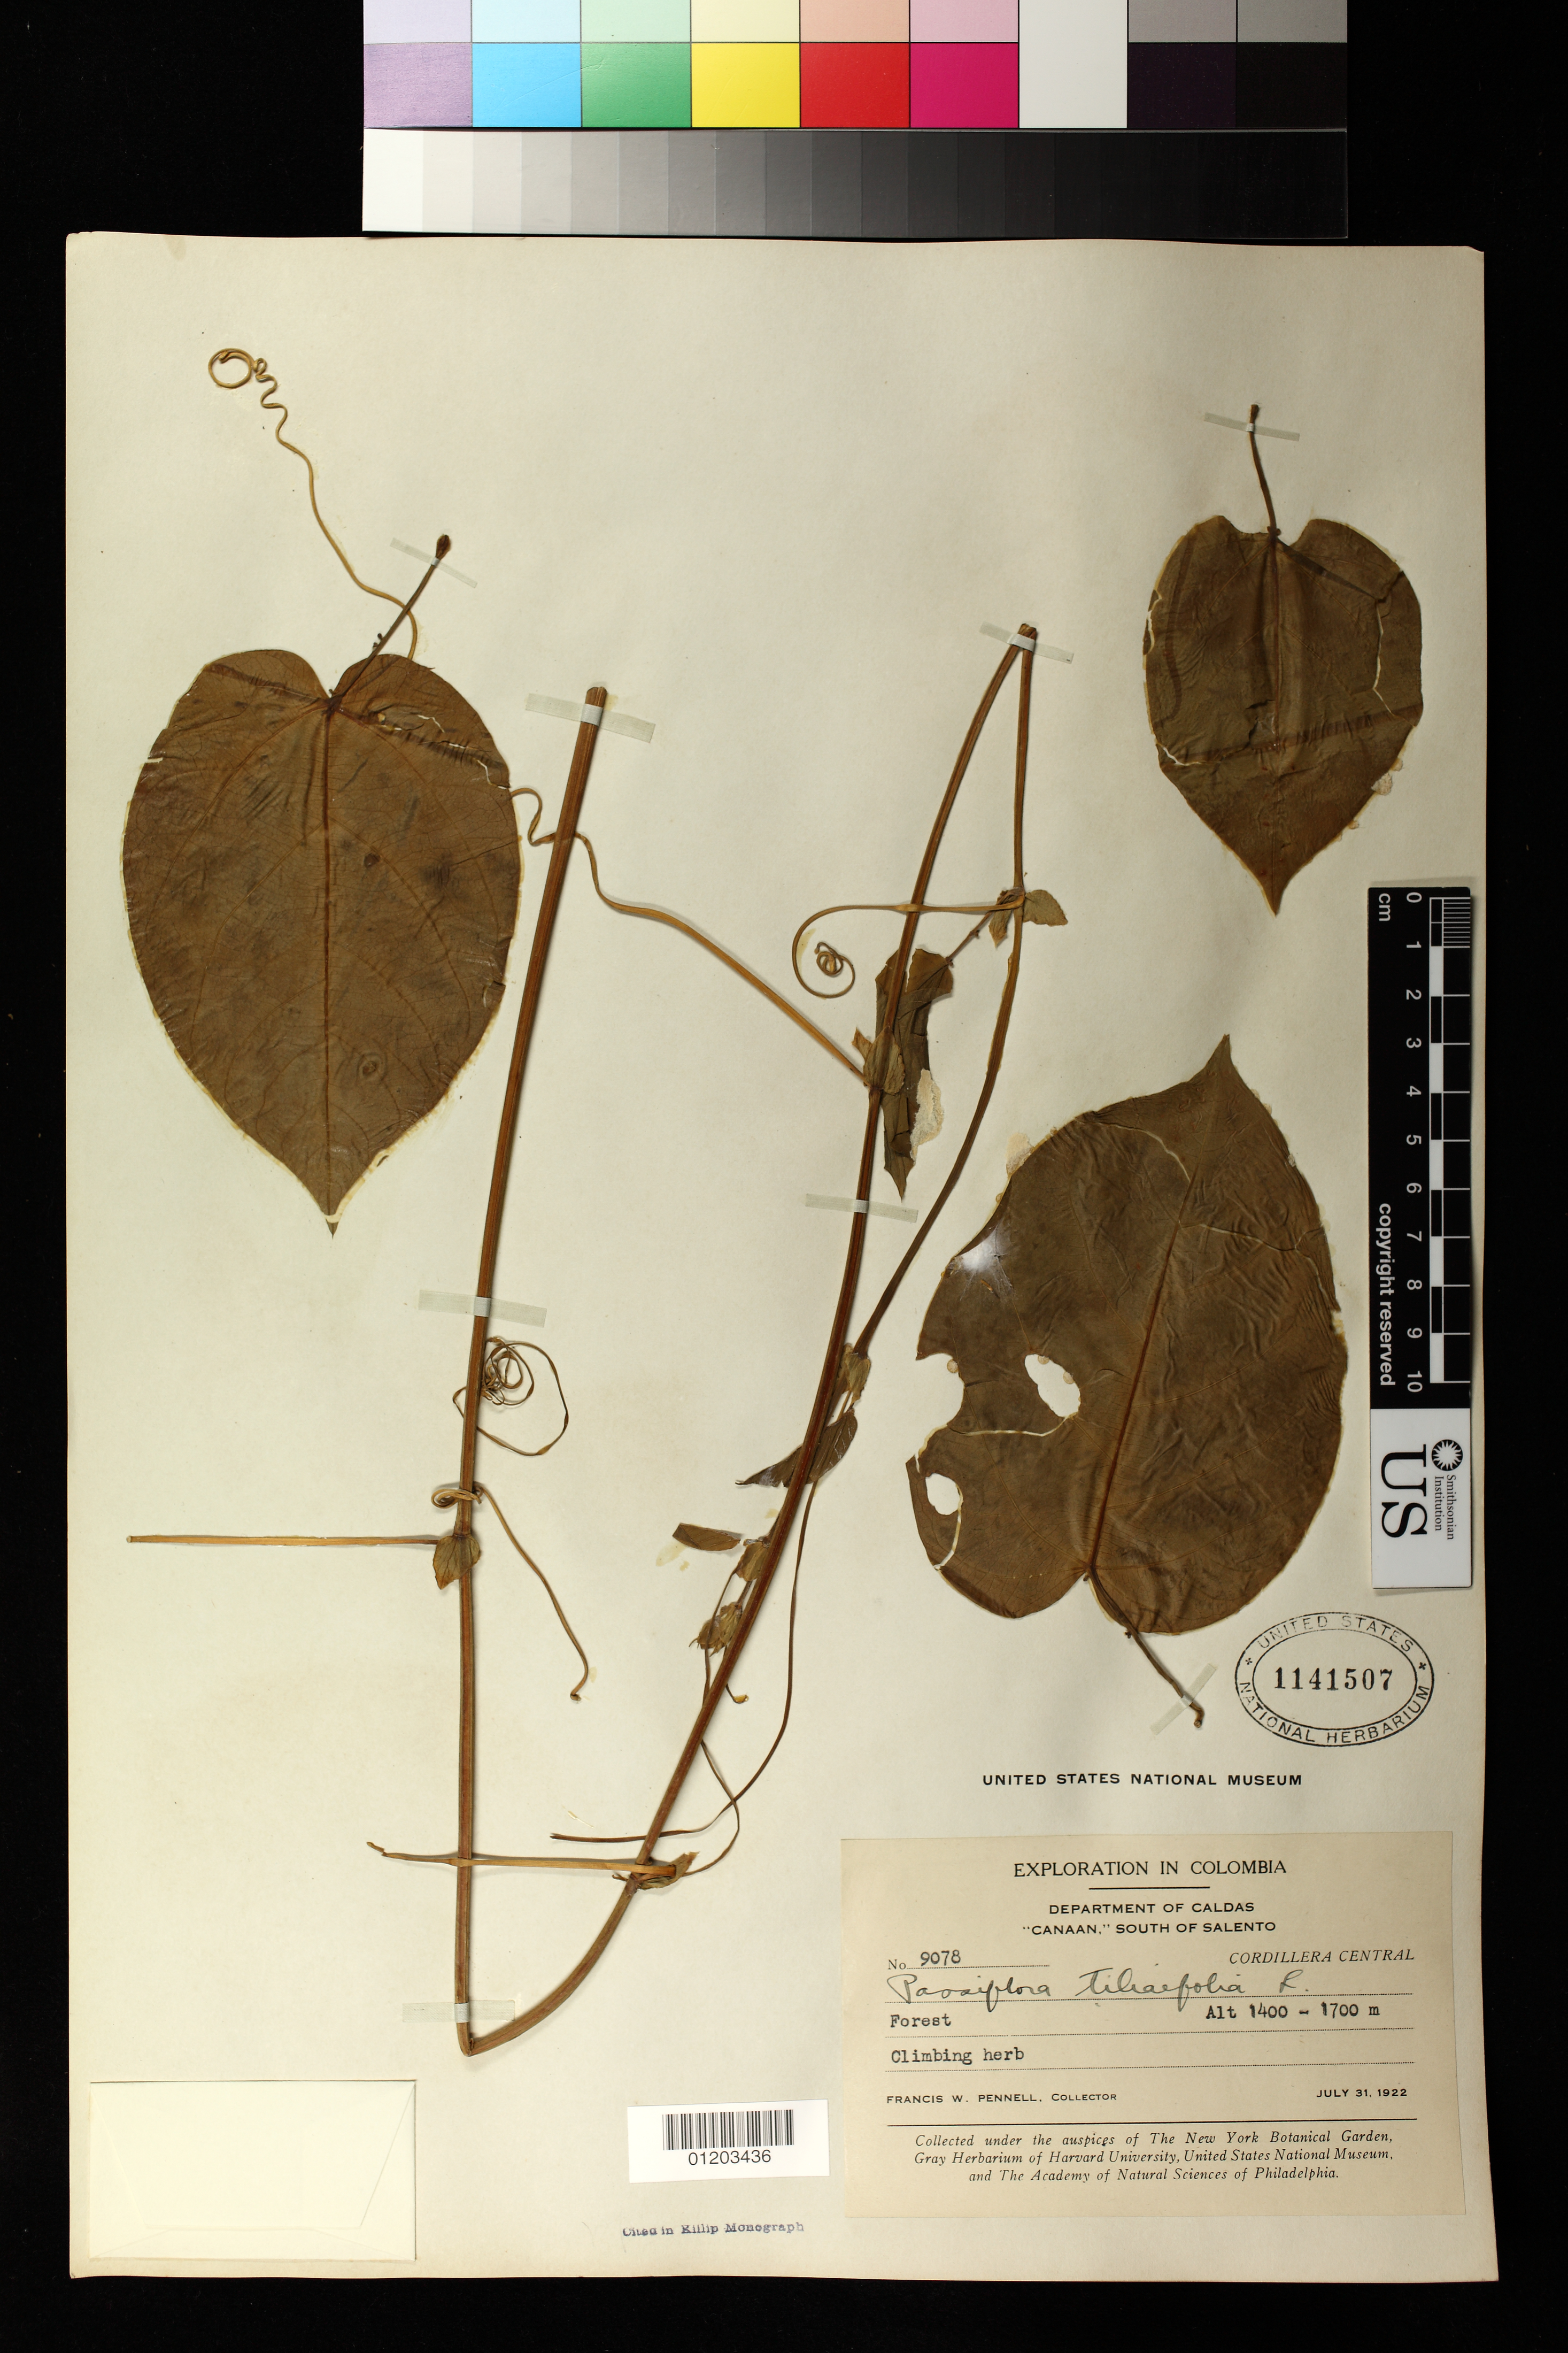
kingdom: Plantae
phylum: Tracheophyta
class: Magnoliopsida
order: Malpighiales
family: Passifloraceae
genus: Passiflora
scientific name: Passiflora tiliifolia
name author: L.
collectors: F. W. Pennell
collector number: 9078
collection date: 1922-07-31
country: Colombia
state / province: Caldas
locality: Canaan, South of Salento,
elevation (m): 1400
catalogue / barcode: US 1141507